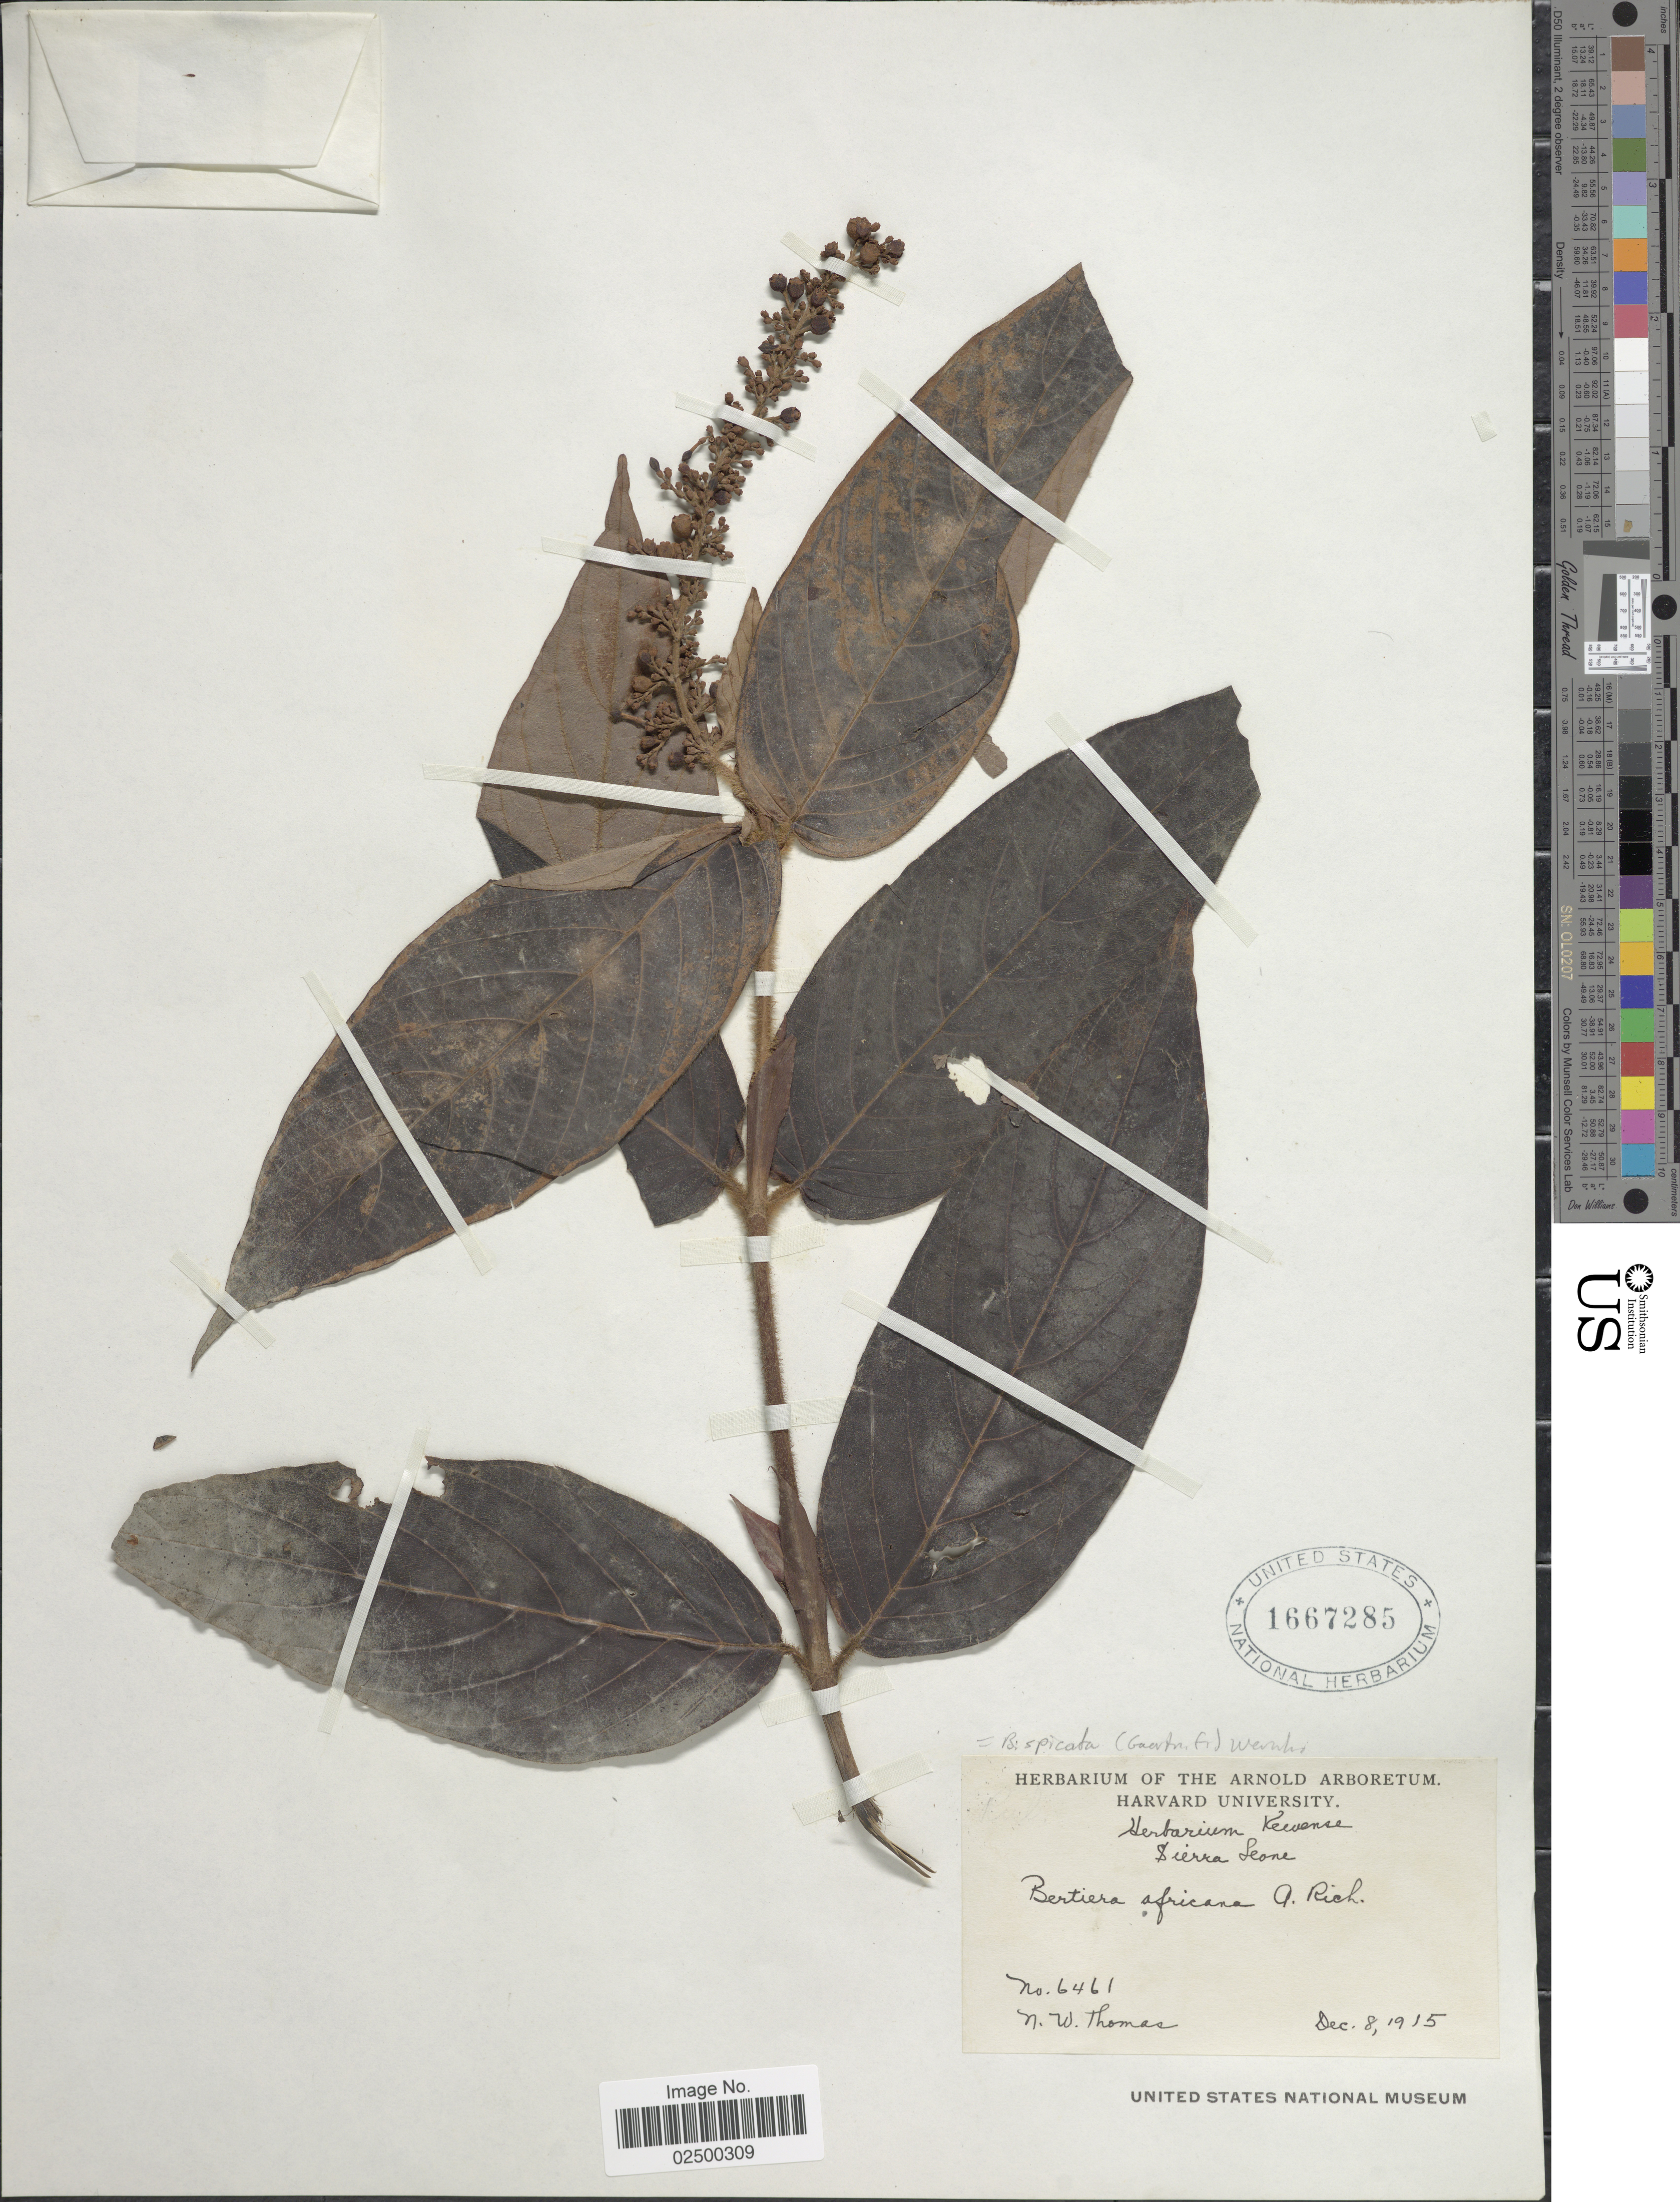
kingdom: Plantae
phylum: Tracheophyta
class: Magnoliopsida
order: Gentianales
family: Rubiaceae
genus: Bertiera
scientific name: Bertiera spicata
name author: (Gaerth.) Wernham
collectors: N. Thomas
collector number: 6461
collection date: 1915-12-08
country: Sierra Leone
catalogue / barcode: US 1667285